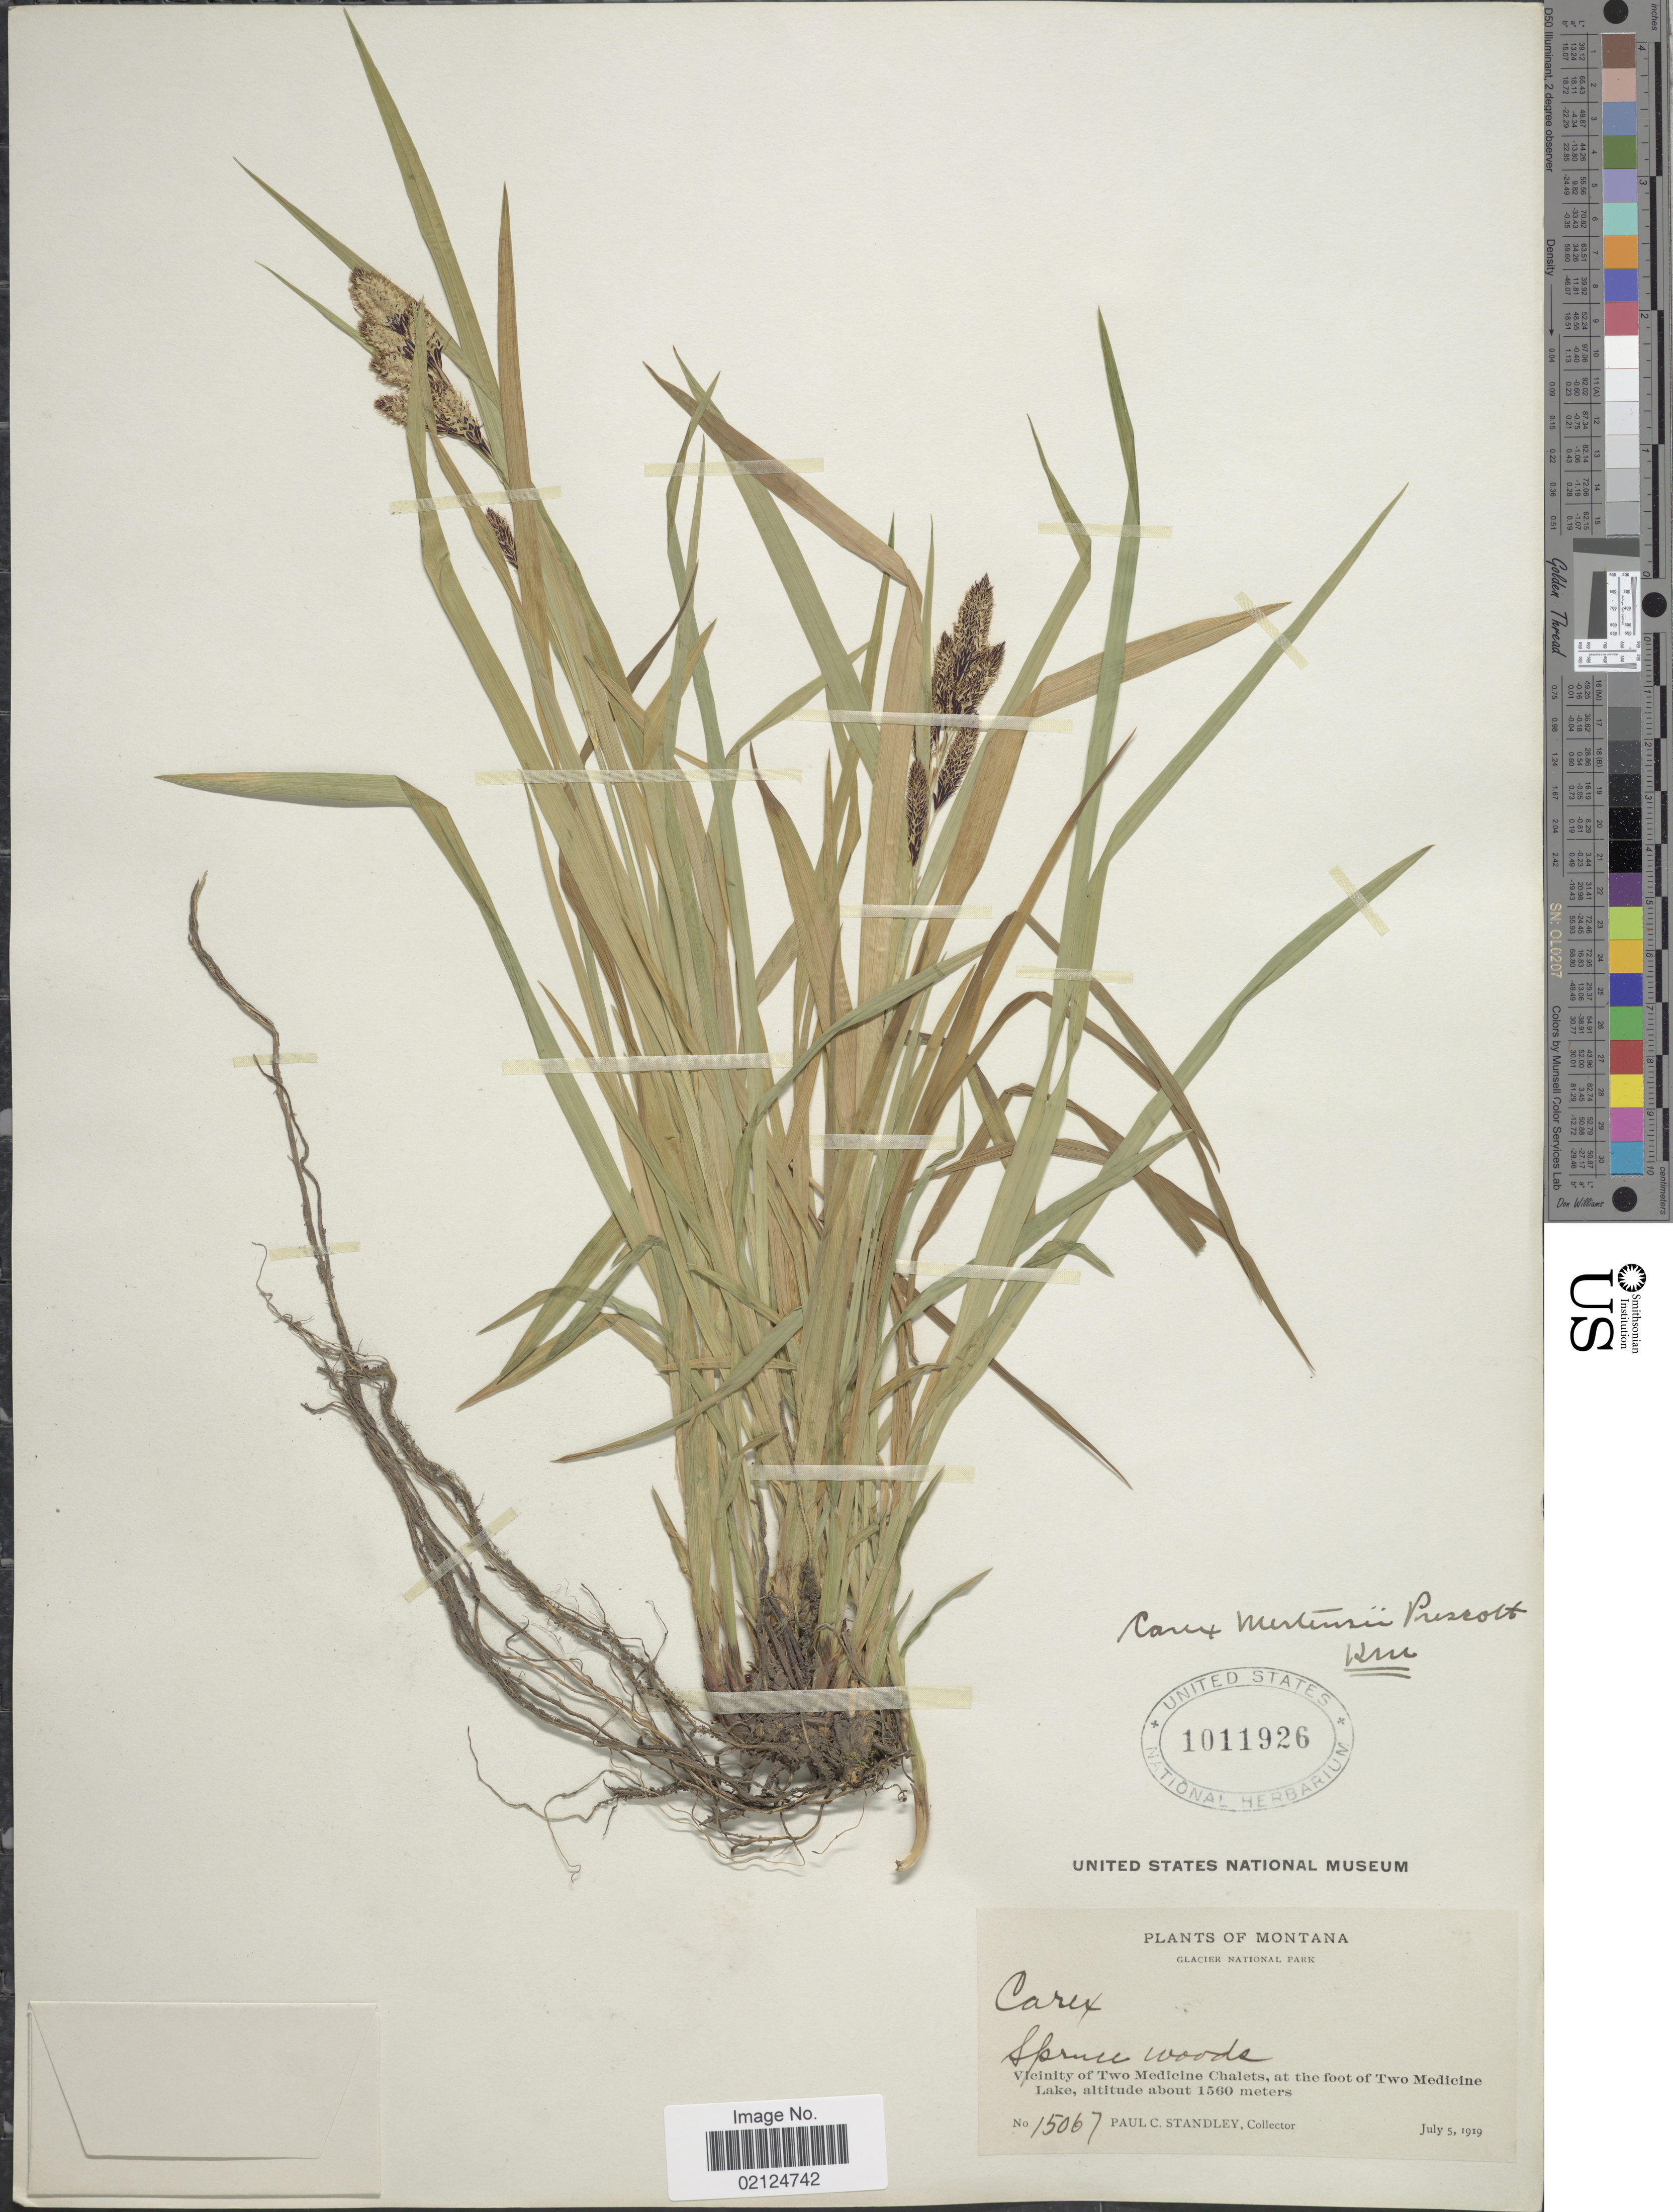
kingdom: Plantae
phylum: Tracheophyta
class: Liliopsida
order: Poales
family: Cyperaceae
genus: Carex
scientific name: Carex mertensii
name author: J.D. Prescott ex Bong.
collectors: P. C. Standley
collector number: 15067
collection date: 1919-07-05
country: United States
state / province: Montana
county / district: Glacier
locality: Glacier National Park, Vicinity of Two Medicine Chalets, at the foot of Two Medicine Lake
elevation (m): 1560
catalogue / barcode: US 1011926